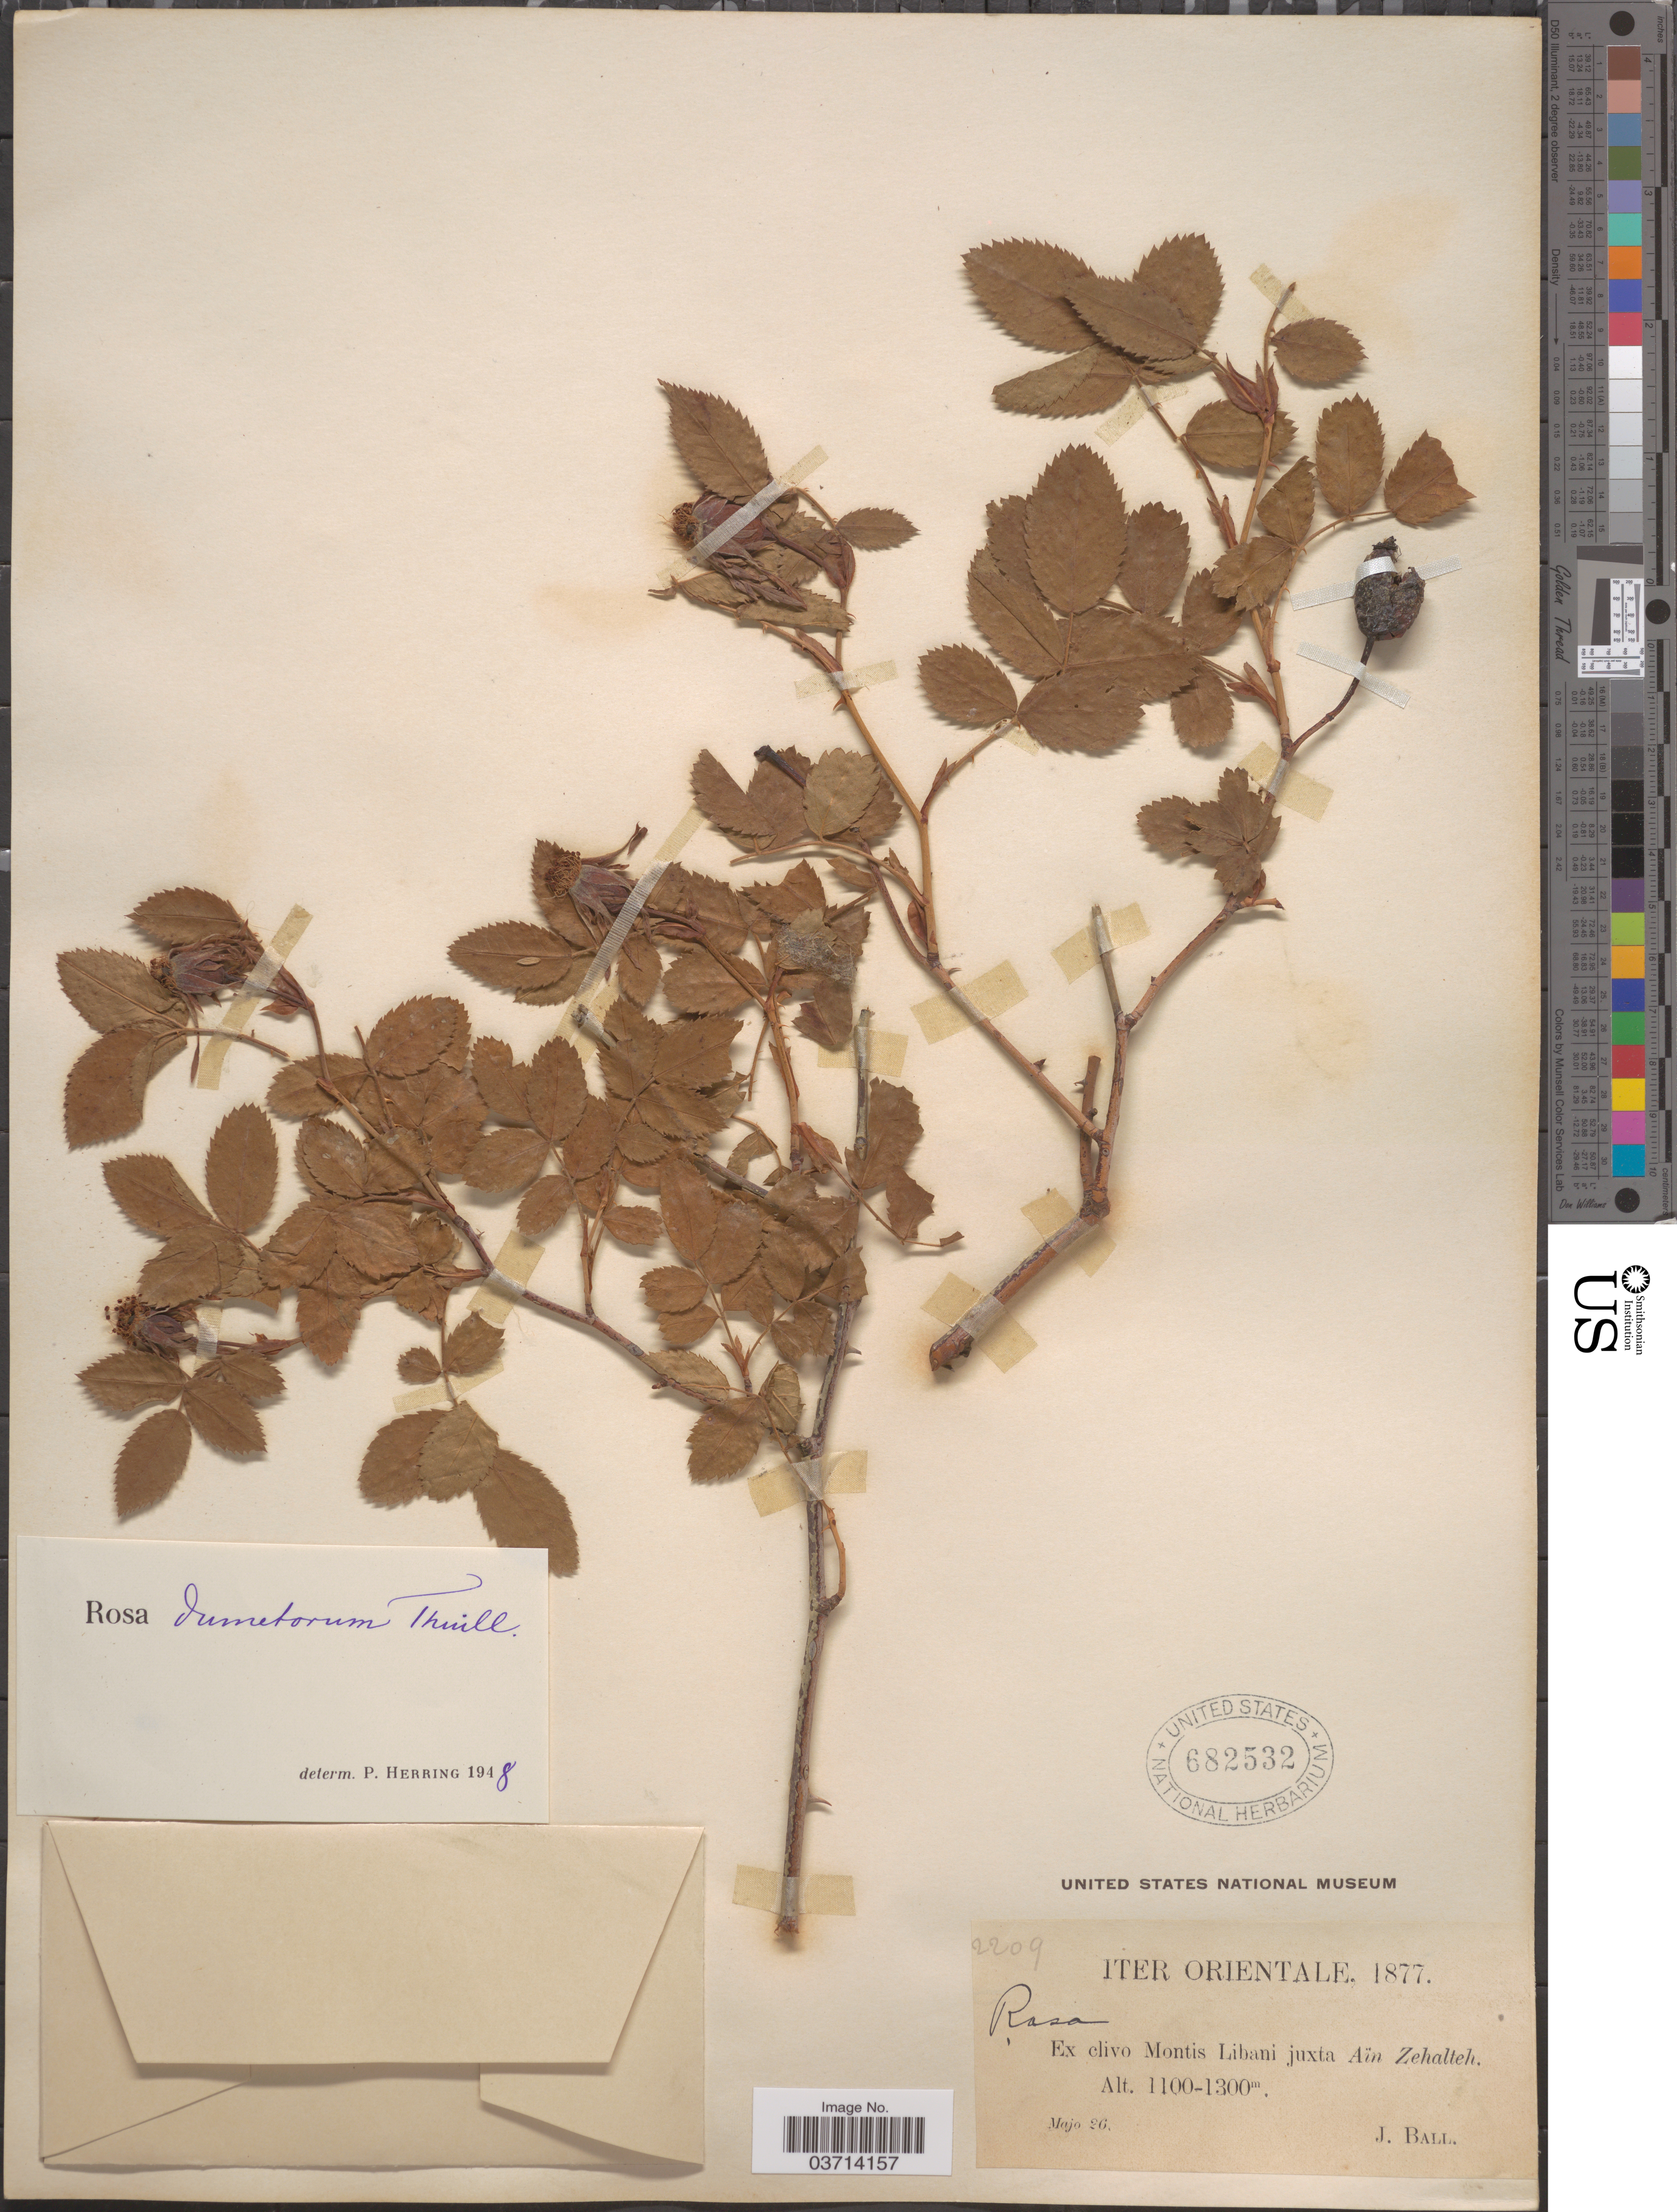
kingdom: Plantae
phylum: Tracheophyta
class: Magnoliopsida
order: Rosales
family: Rosaceae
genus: Rosa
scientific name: Rosa dumetorum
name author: Lange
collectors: J. Ball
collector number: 2209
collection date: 1877-05-26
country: Lebanon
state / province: Mont-Liban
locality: Orientale. Ex clivo Montis Libani juxta Aïn Zehalteh.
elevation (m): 1100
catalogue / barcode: US 682532